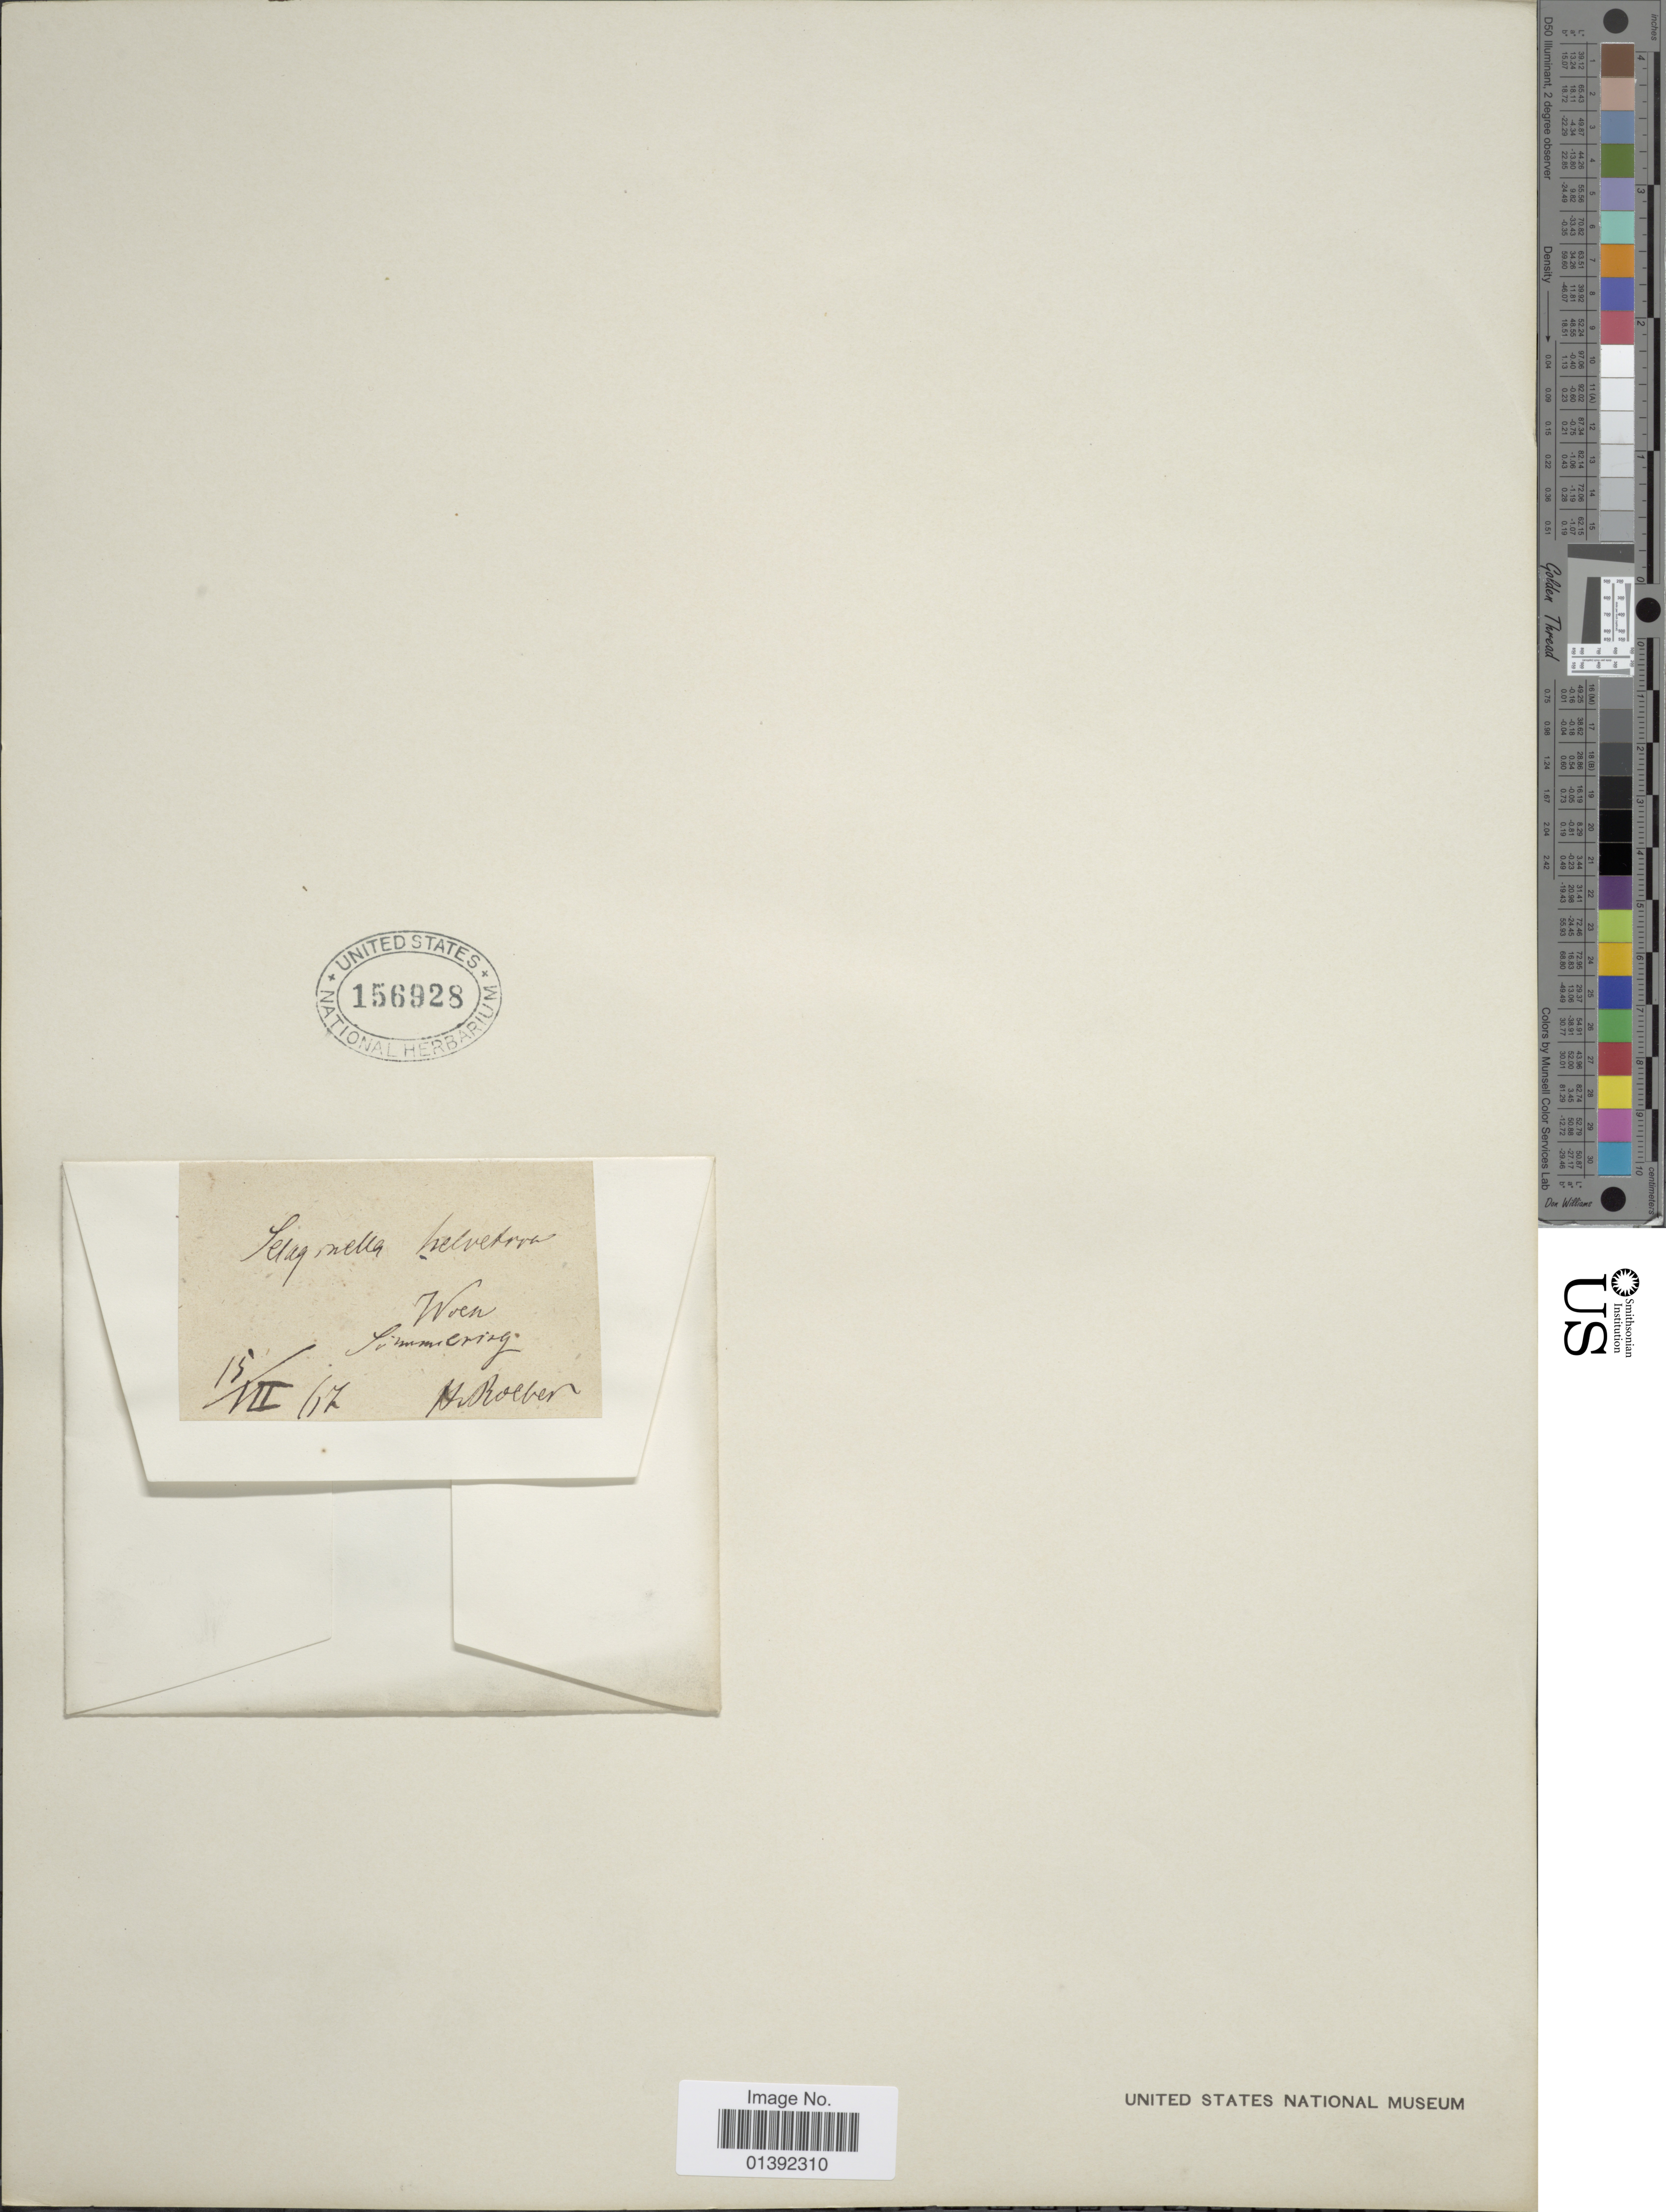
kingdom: Plantae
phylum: Tracheophyta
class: Lycopodiopsida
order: Selaginellales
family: Selaginellaceae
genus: Selaginella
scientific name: Selaginella helvetica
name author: (L.) Spring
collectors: H. Boeber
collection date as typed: Transcribed d/m/y: 15/7/67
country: Austria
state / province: Wien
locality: Simmerig [interpreted]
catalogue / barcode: US 156928